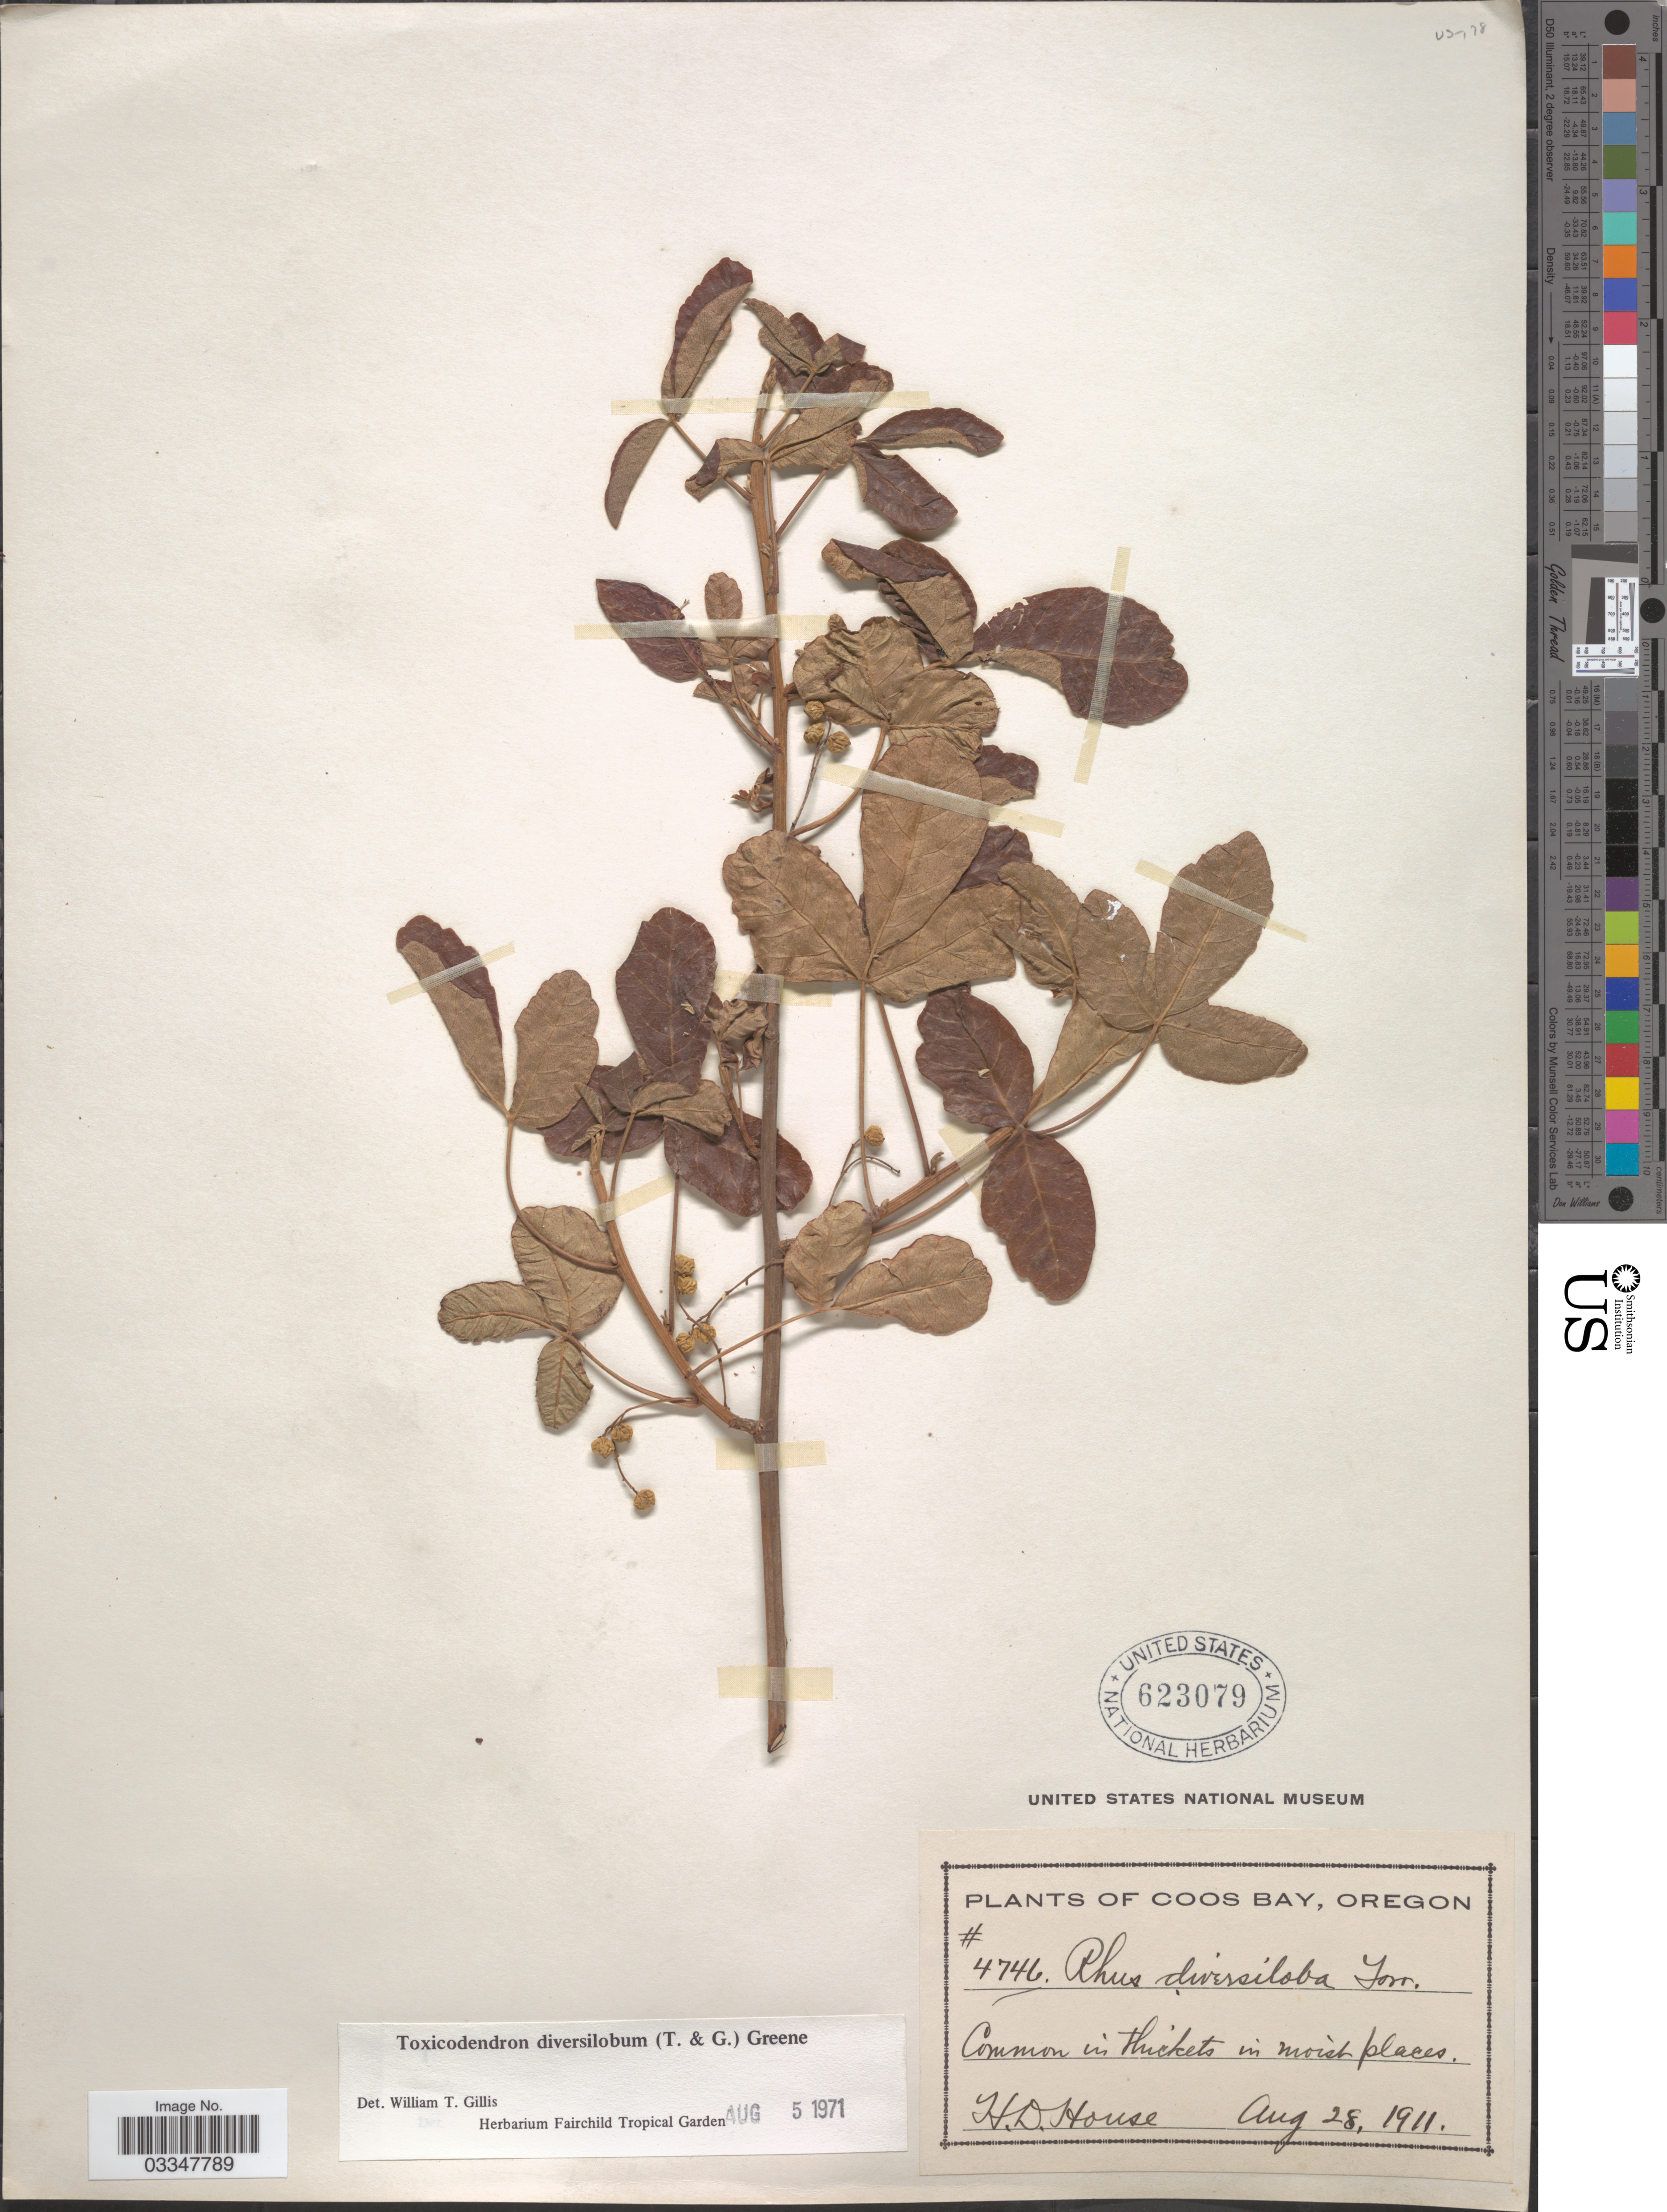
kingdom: Plantae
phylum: Tracheophyta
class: Magnoliopsida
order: Sapindales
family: Anacardiaceae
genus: Toxicodendron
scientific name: Toxicodendron diversilobum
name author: (Torr. & A. Gray) Greene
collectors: H. D. House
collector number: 4746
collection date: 1911-08-28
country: United States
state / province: Oregon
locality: Coos Bay.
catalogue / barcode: US 623079